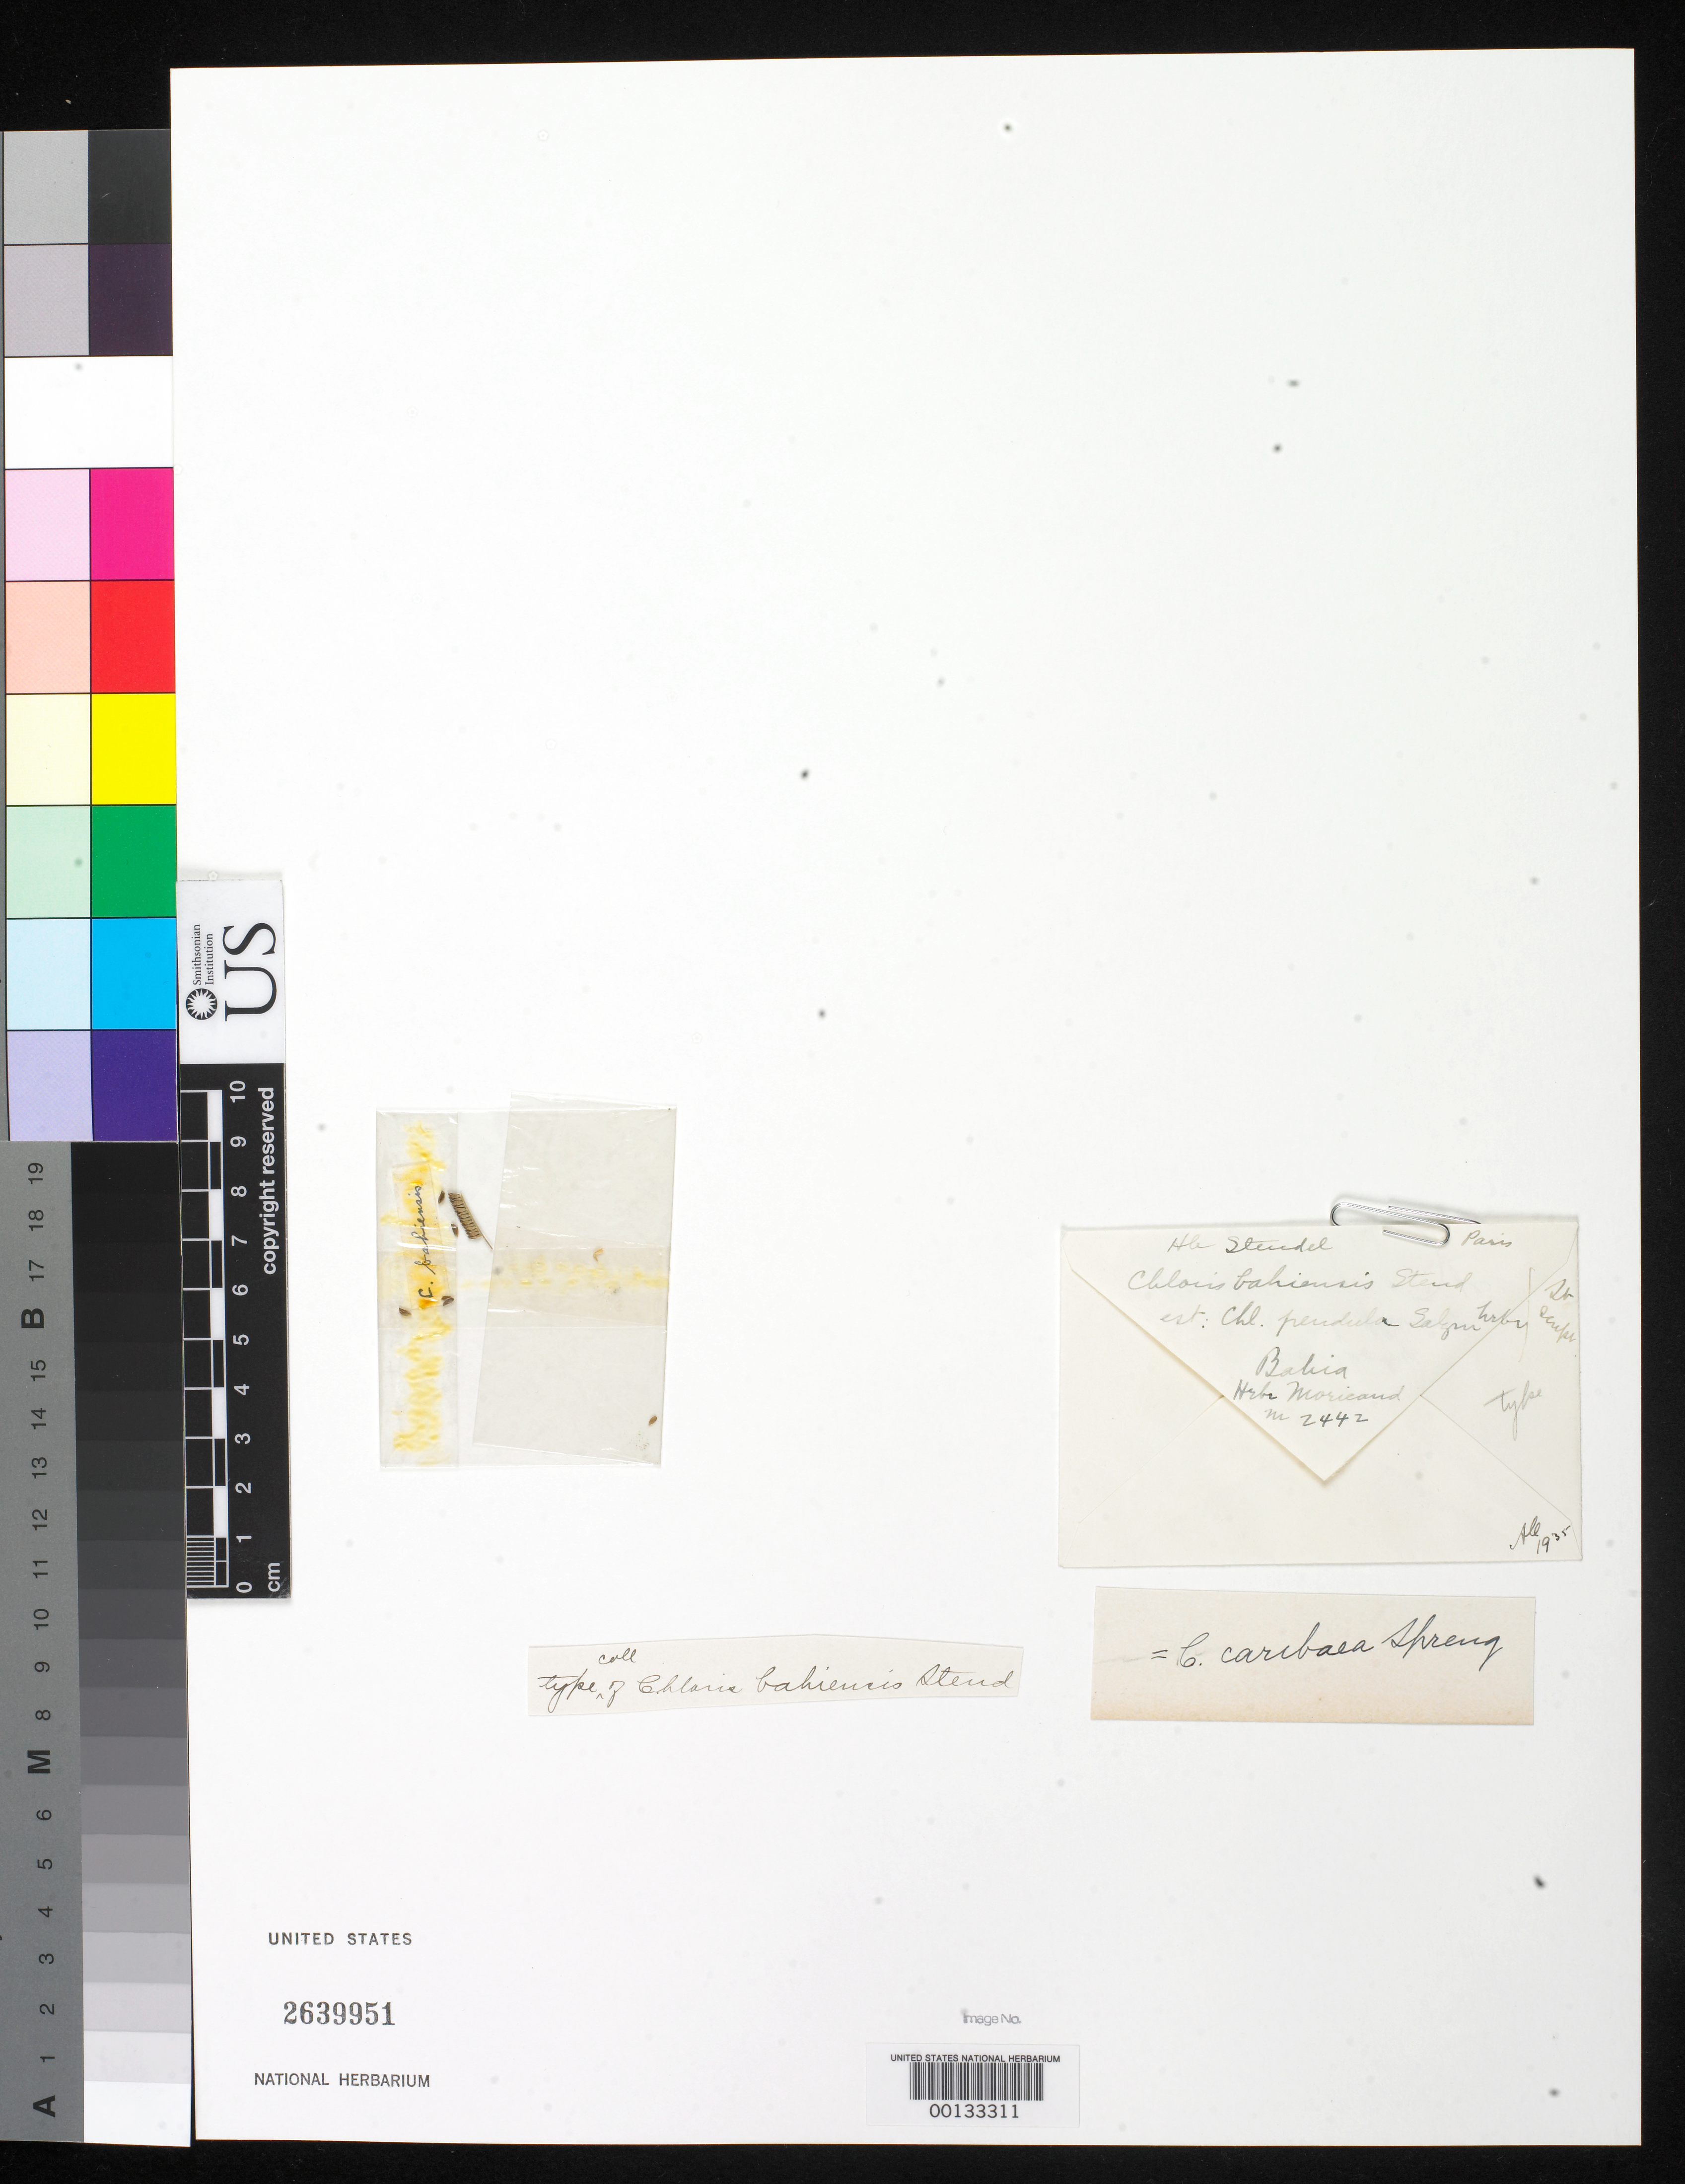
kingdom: Plantae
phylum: Tracheophyta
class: Liliopsida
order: Poales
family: Poaceae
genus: Chloris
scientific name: Chloris bahiensis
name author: Steud.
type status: Type Fragment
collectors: M. Moricand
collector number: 2442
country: Brazil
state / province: Bahia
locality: North of Esplanda city on road to Jaquera.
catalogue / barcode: US 2639951